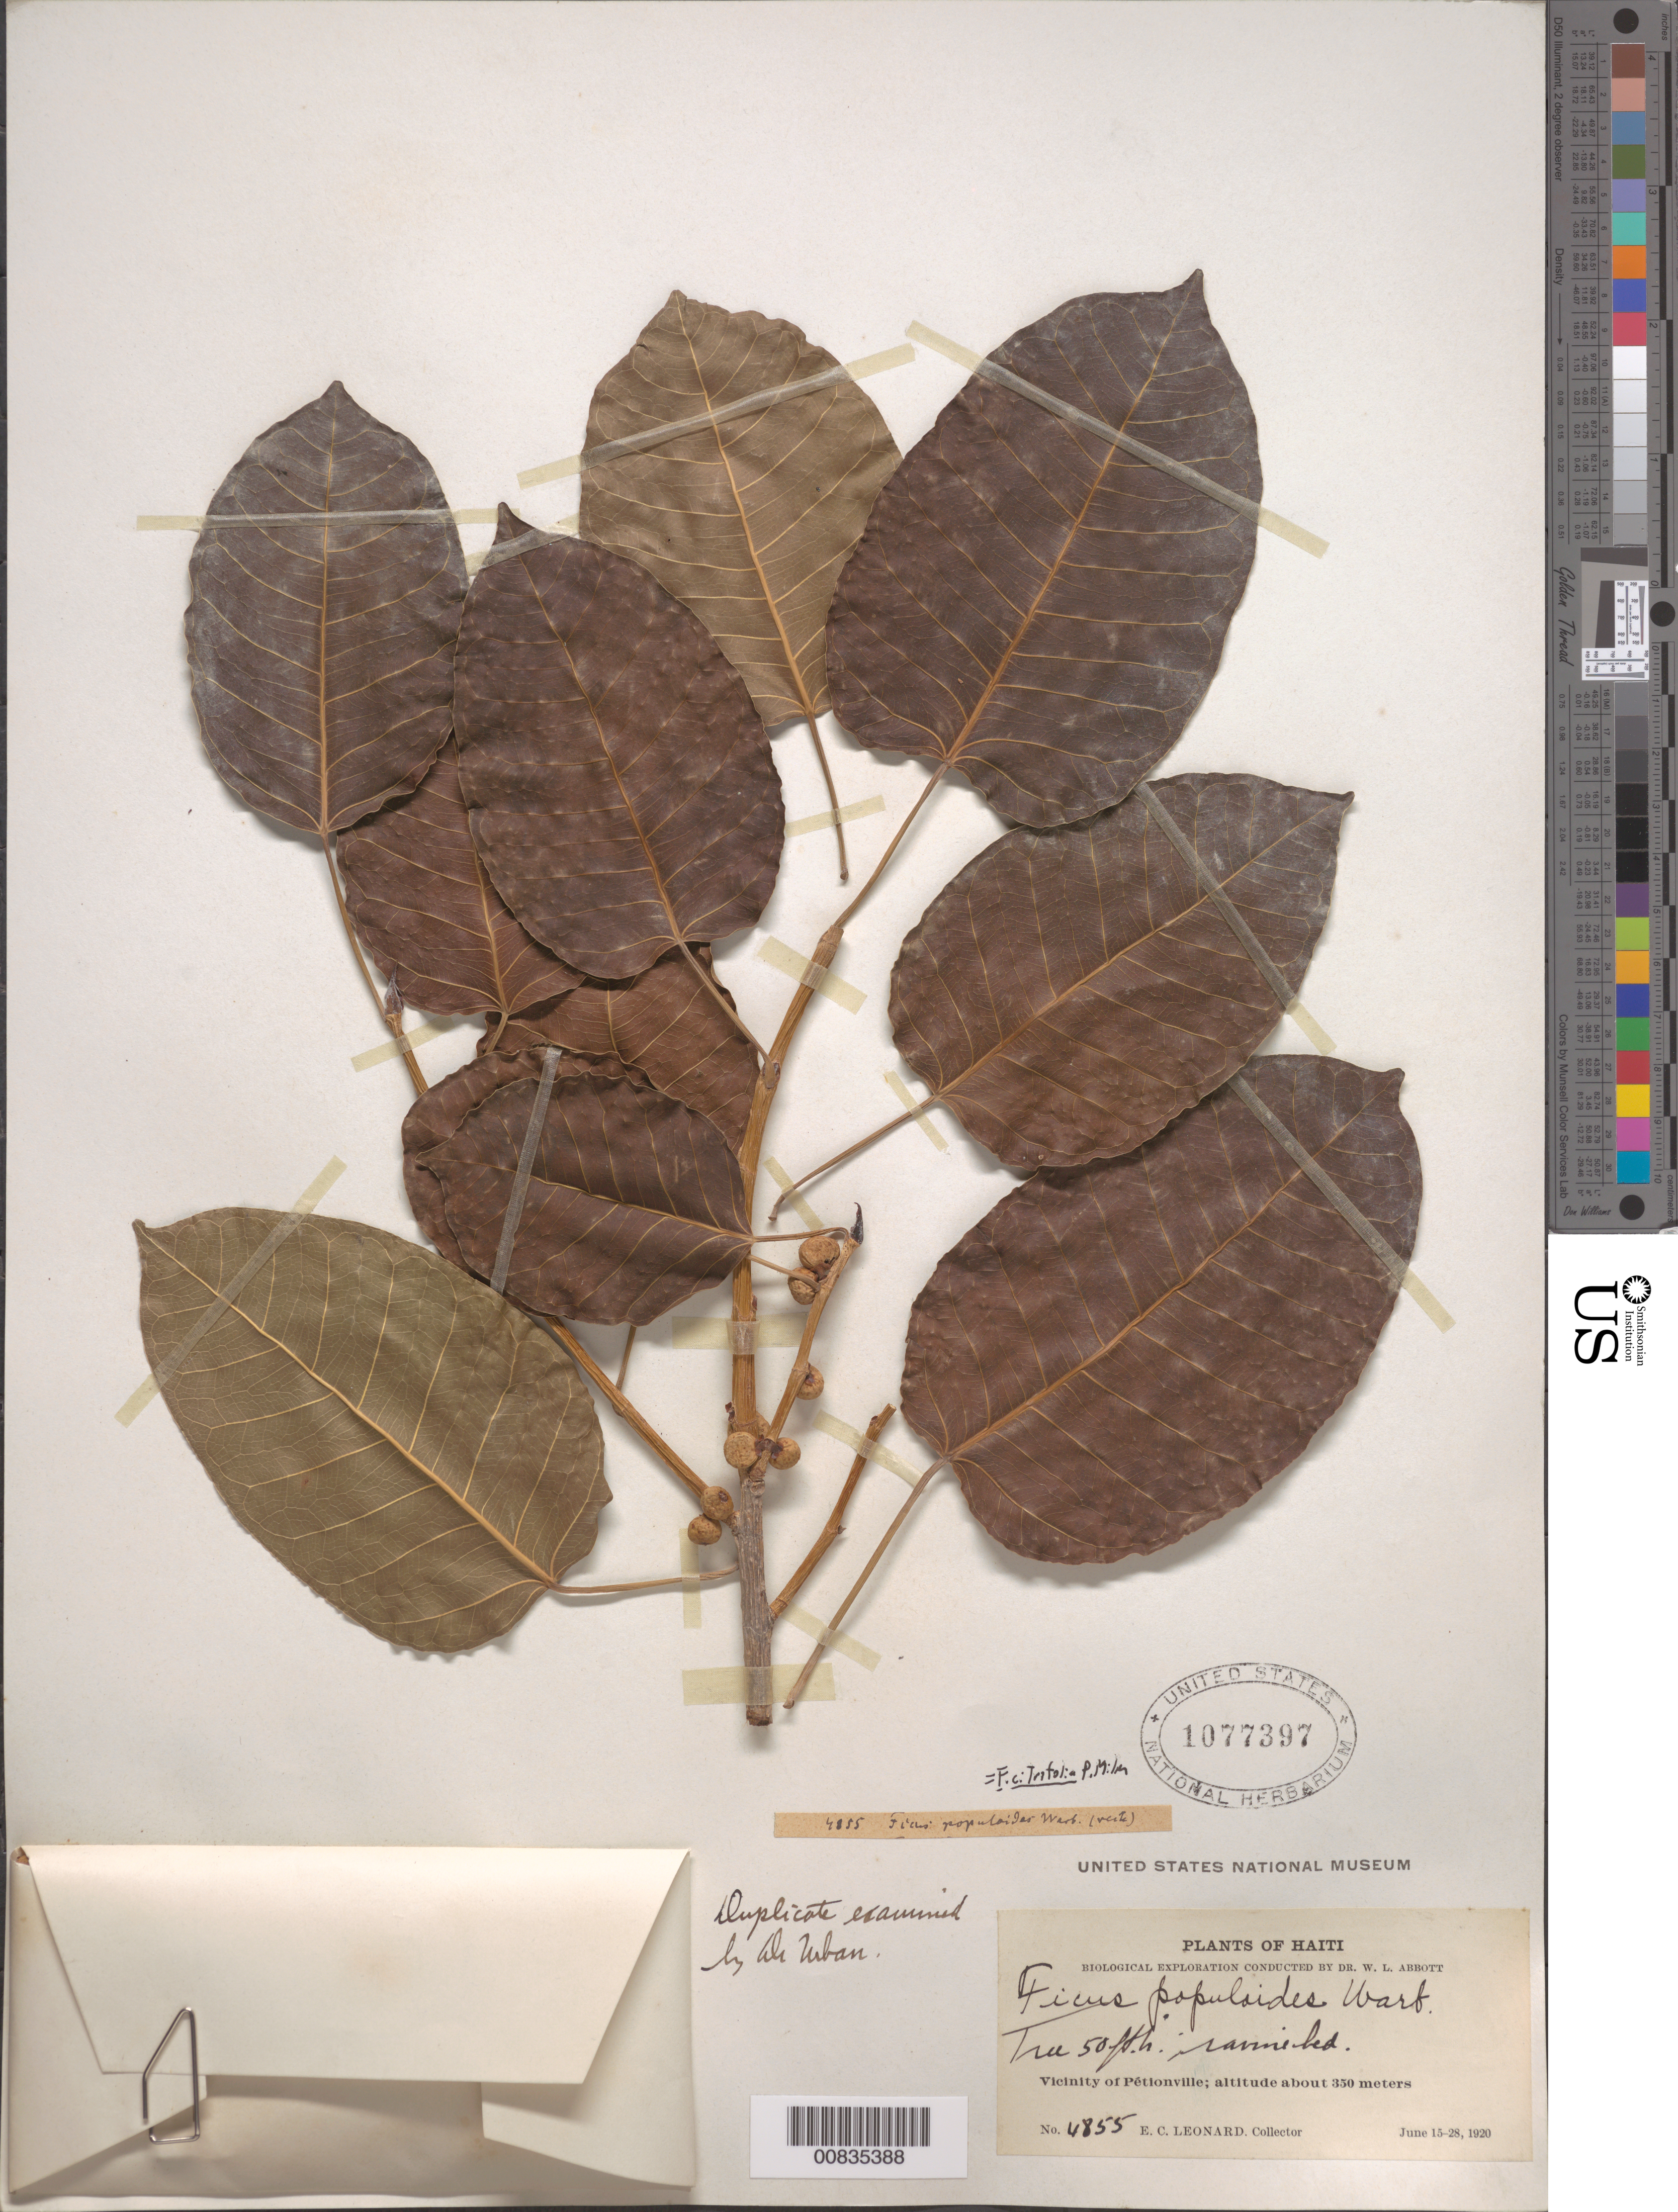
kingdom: Plantae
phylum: Tracheophyta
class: Magnoliopsida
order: Rosales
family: Moraceae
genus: Ficus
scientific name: Ficus citrifolia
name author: Mill.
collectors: E. C. Leonard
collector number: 4855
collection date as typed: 15 Jun 1920 to 28 Jun 1920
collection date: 1920-06-15/1920-06-28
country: Haiti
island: Hispaniola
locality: Vicinity of Pétionville.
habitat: Ravine bed.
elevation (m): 350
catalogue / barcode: US 1077397